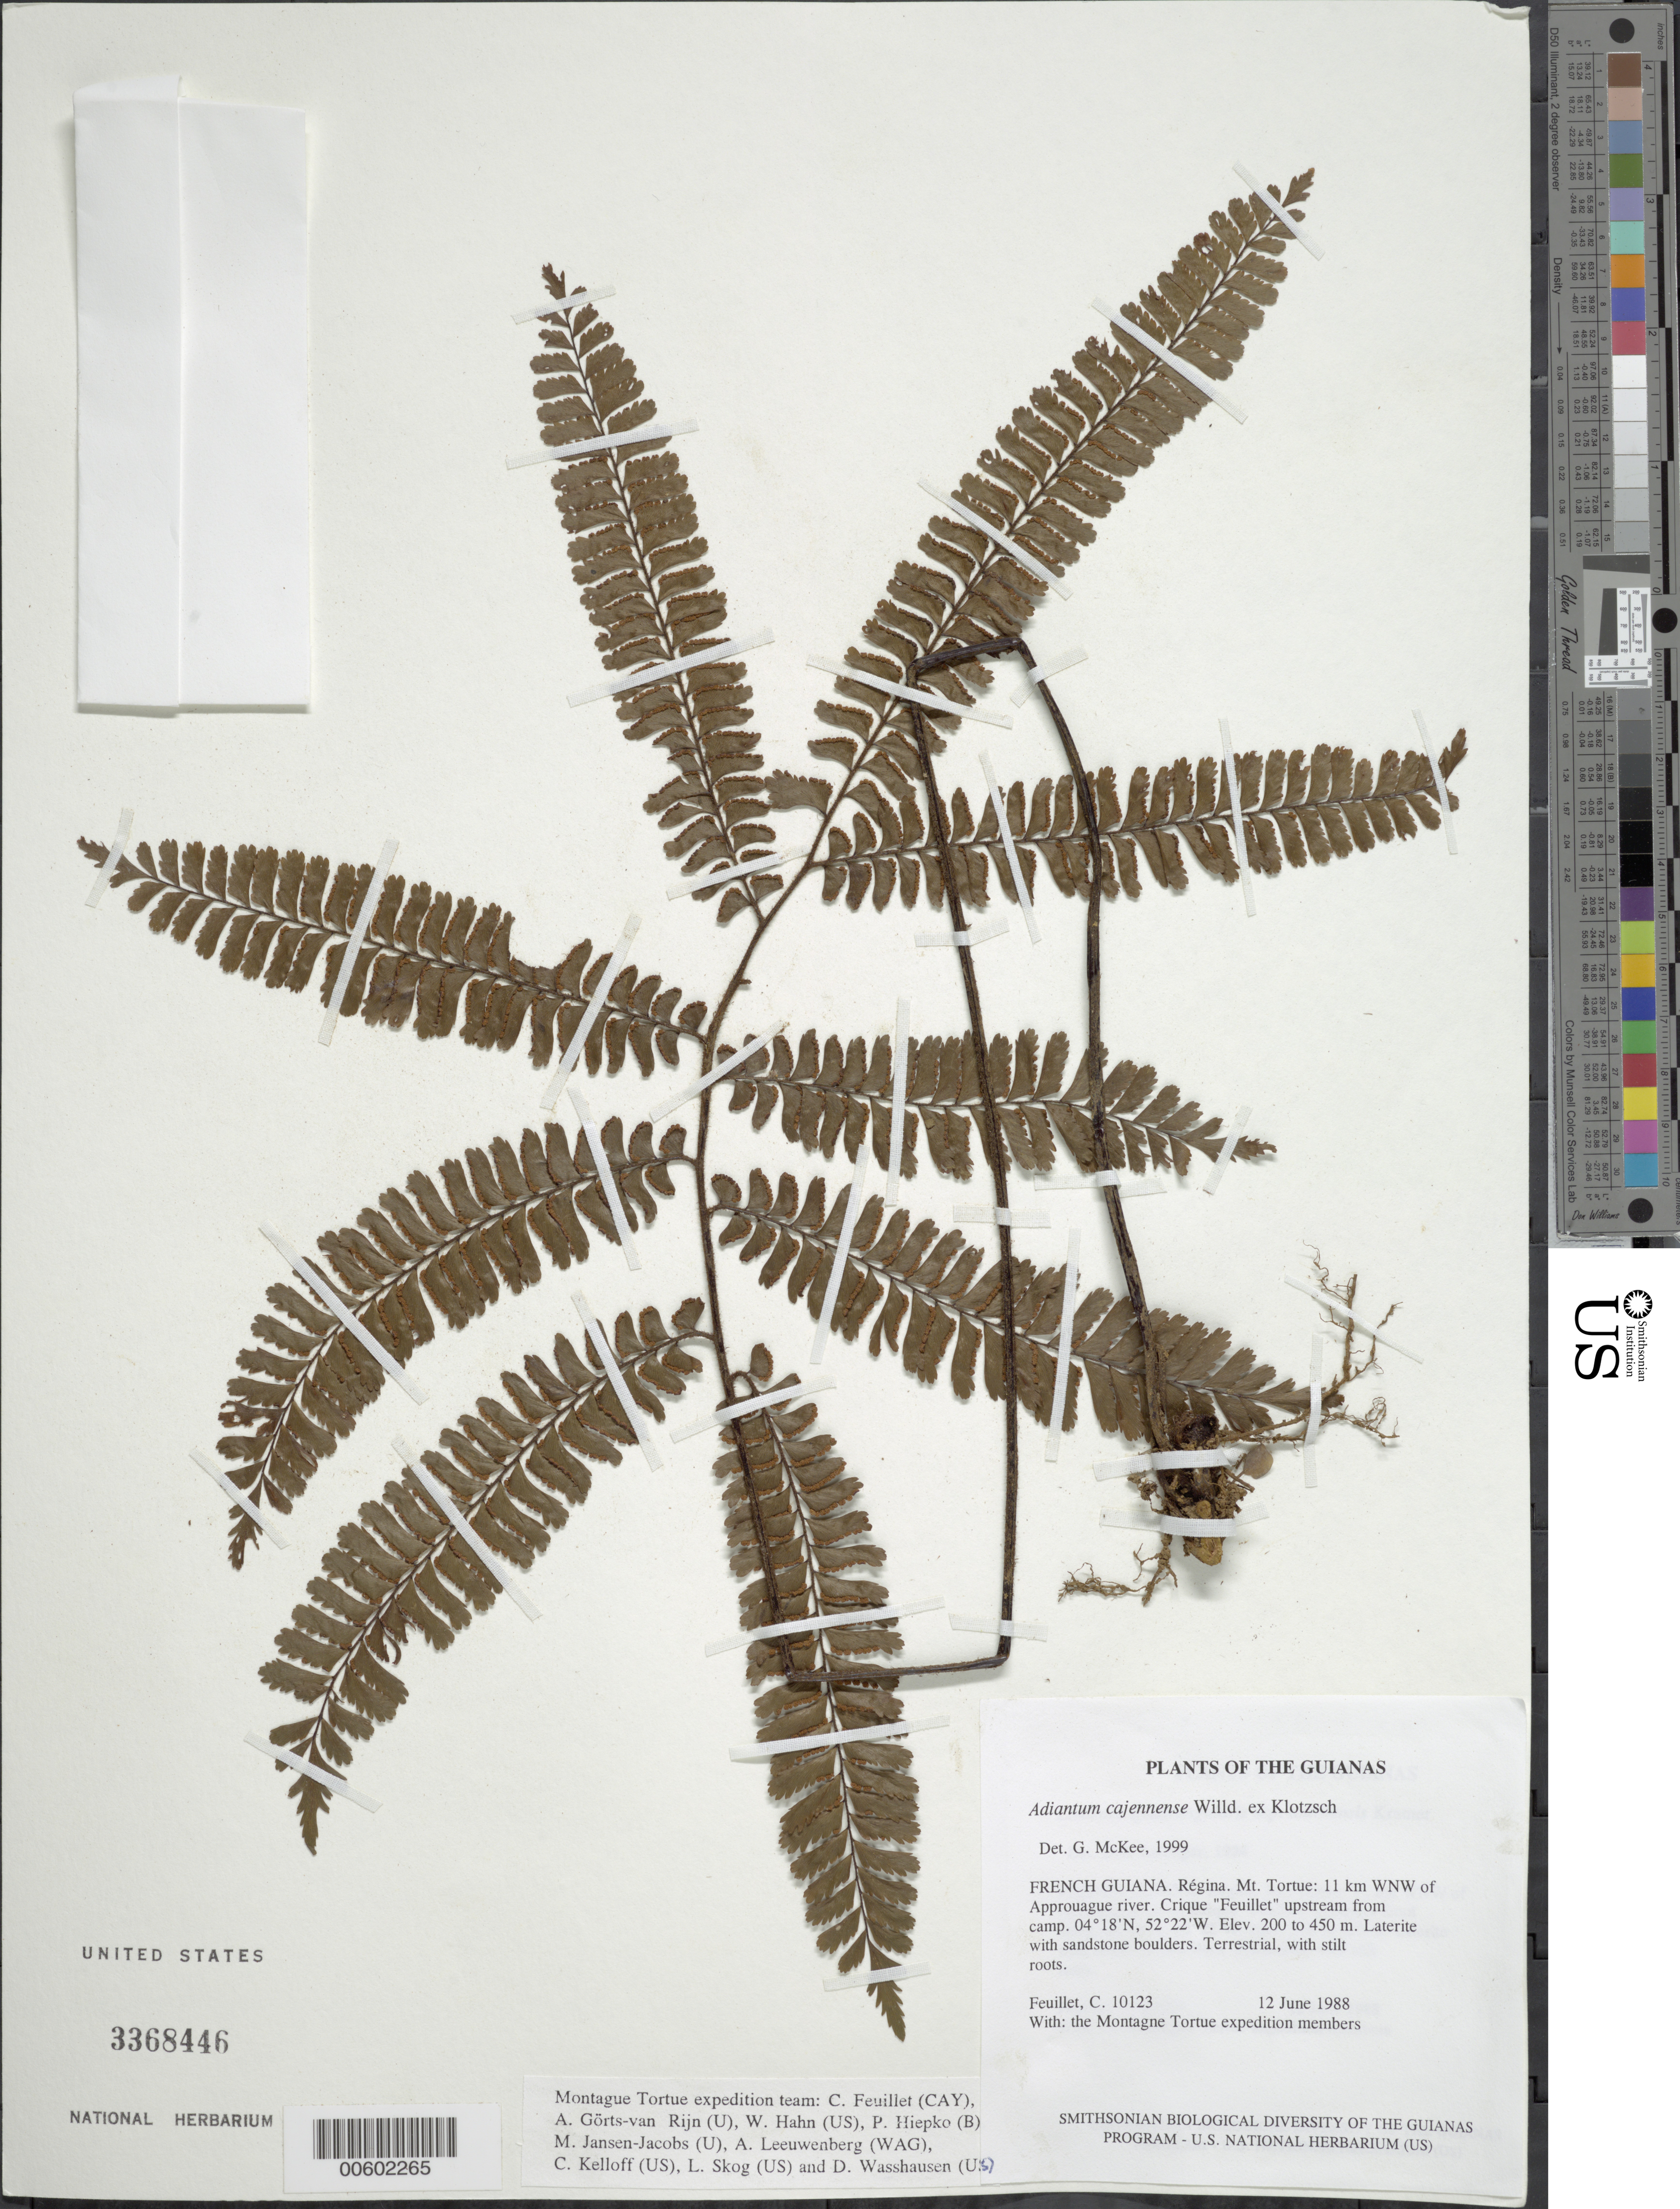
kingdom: Plantae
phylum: Tracheophyta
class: Polypodiopsida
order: Polypodiales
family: Pteridaceae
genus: Adiantum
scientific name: Adiantum cajennense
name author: Willd. ex Klotzsch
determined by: McKee, G. S., (US), NMNH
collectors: C. Feuillet & Montagne Torte Exped. members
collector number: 10123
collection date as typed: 12 June 1988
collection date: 1988-06-12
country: French Guiana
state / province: Cayenne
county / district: Regina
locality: Mt. Tortue: 11 km WNW of Approuague river. Crique "Feuillet" upstream from camp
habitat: Laterite with sandstone boulders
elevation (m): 200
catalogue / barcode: US 3368446